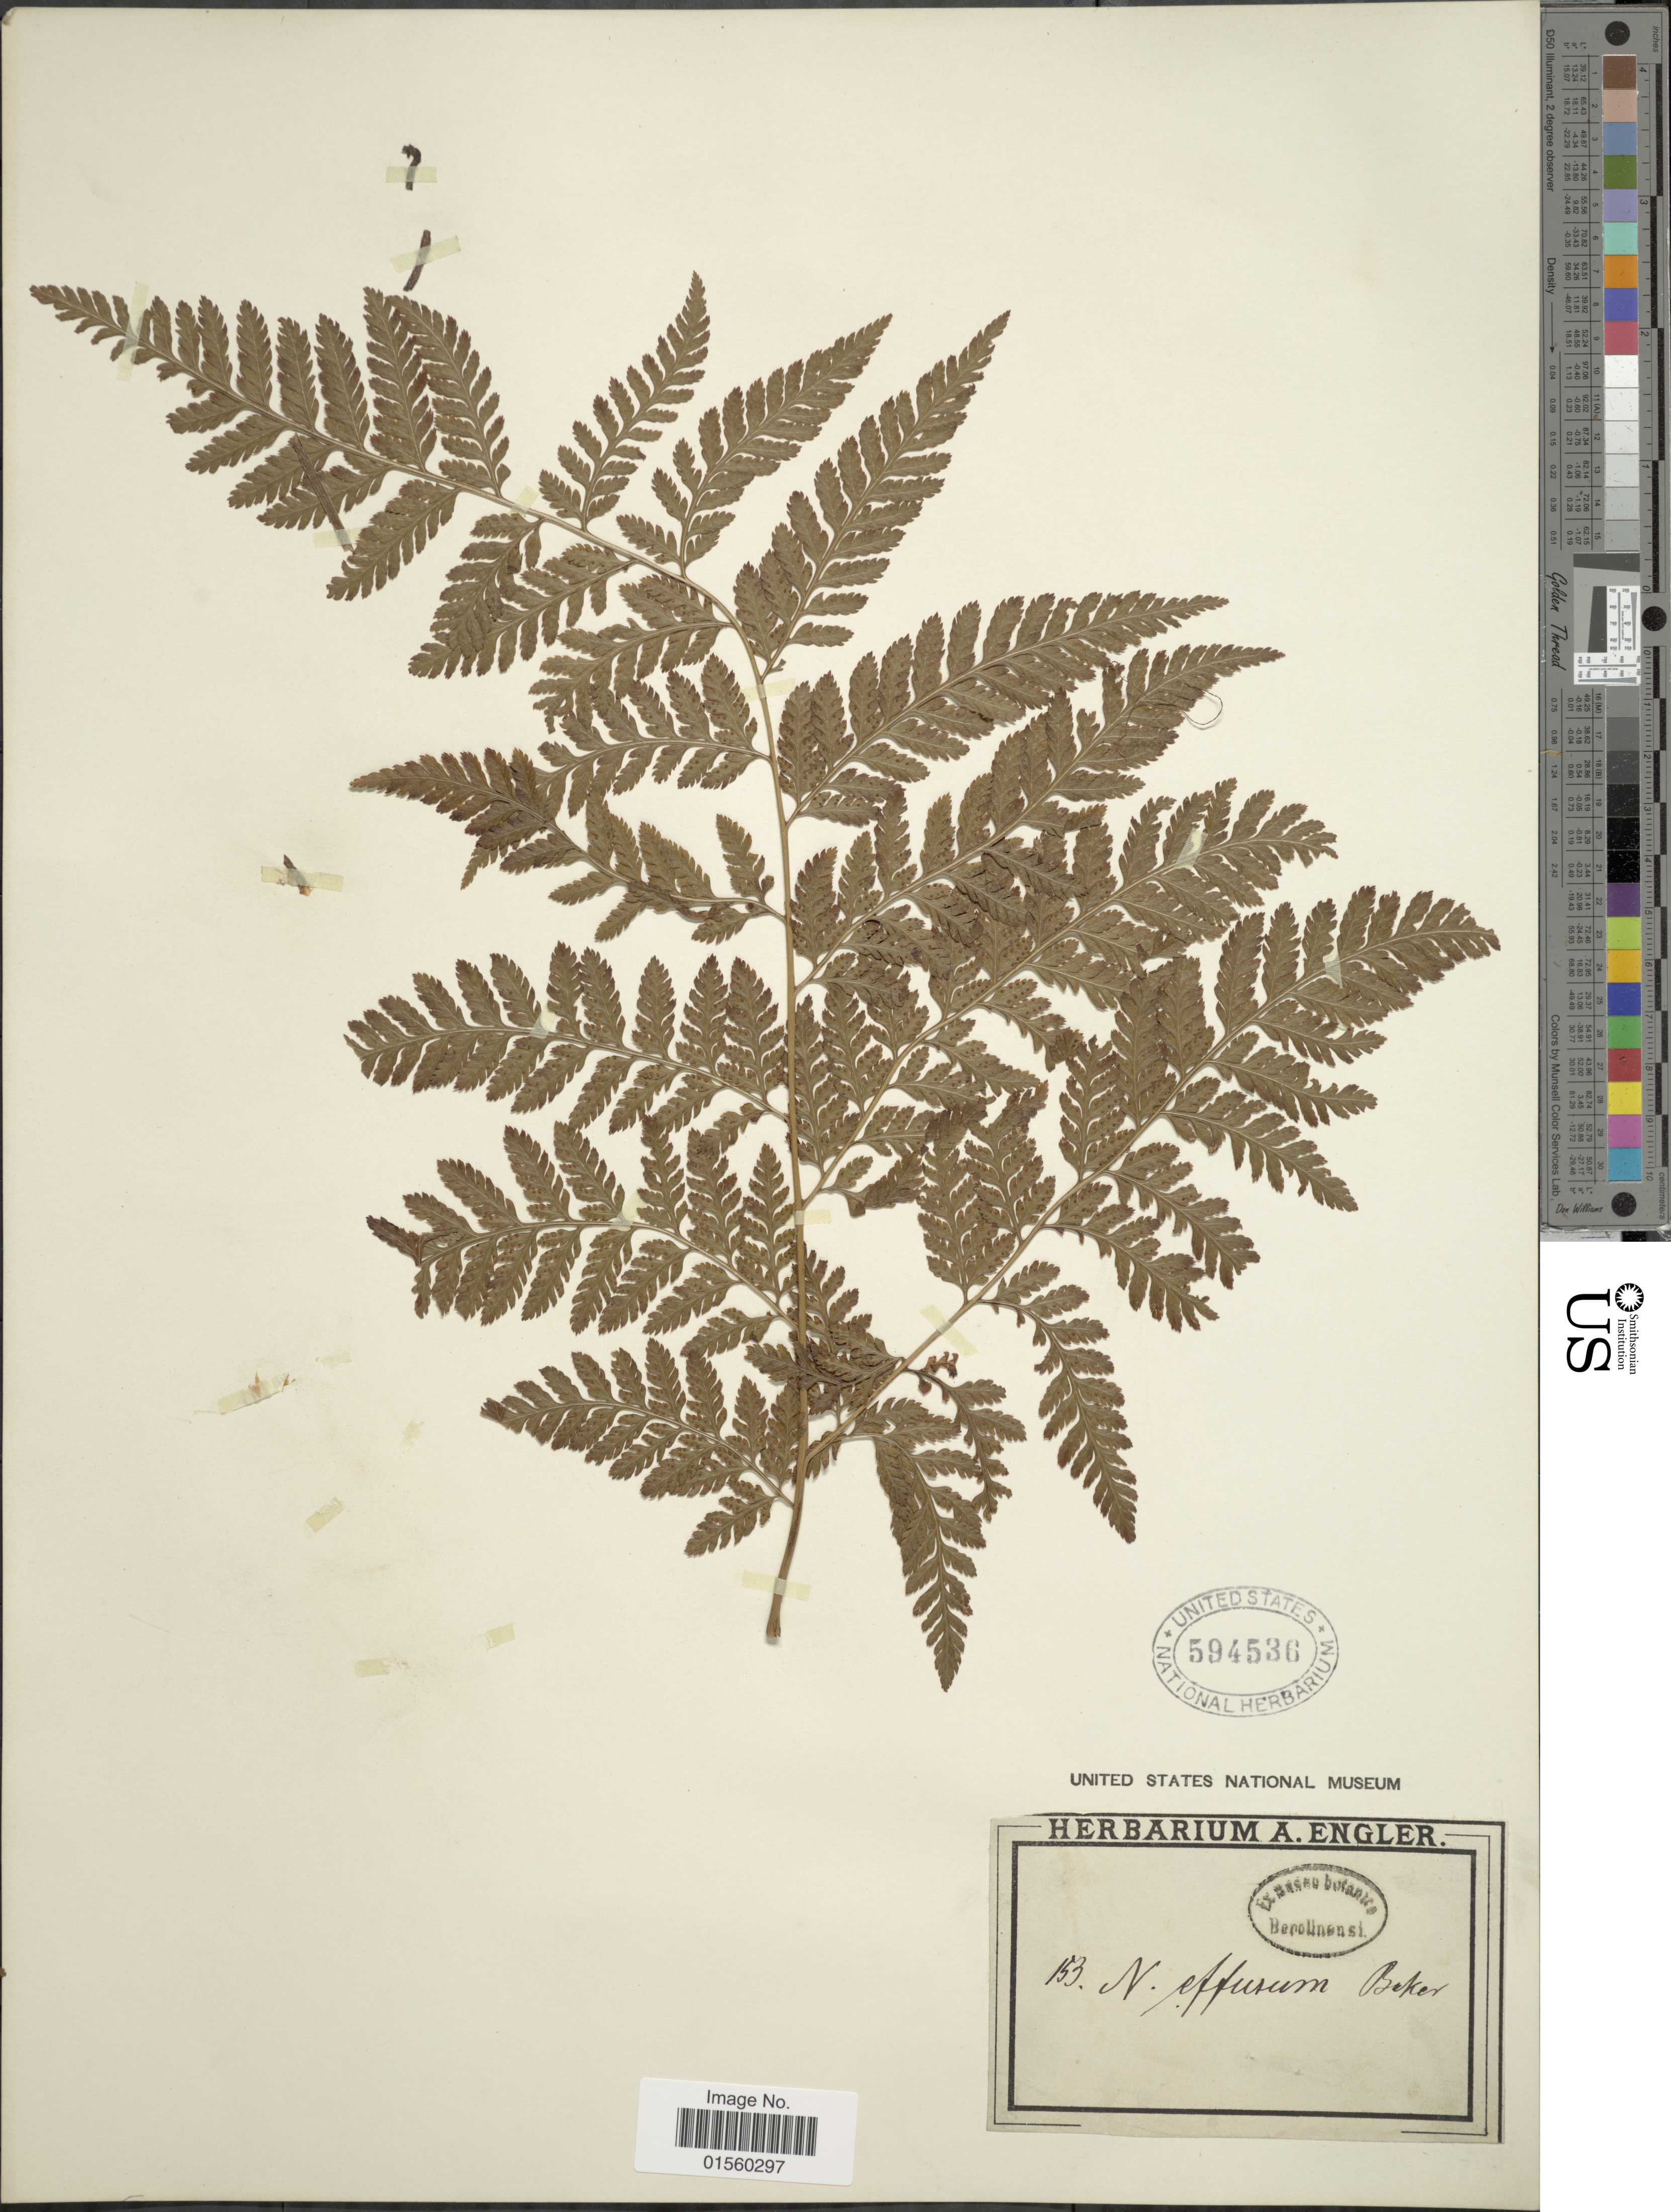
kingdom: Plantae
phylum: Tracheophyta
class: Polypodiopsida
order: Polypodiales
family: Dryopteridaceae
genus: Parapolystichum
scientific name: Parapolystichum effusum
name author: (Sw.) Ching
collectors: ex Museo Botanico Berolinensi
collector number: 153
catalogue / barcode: US 594636